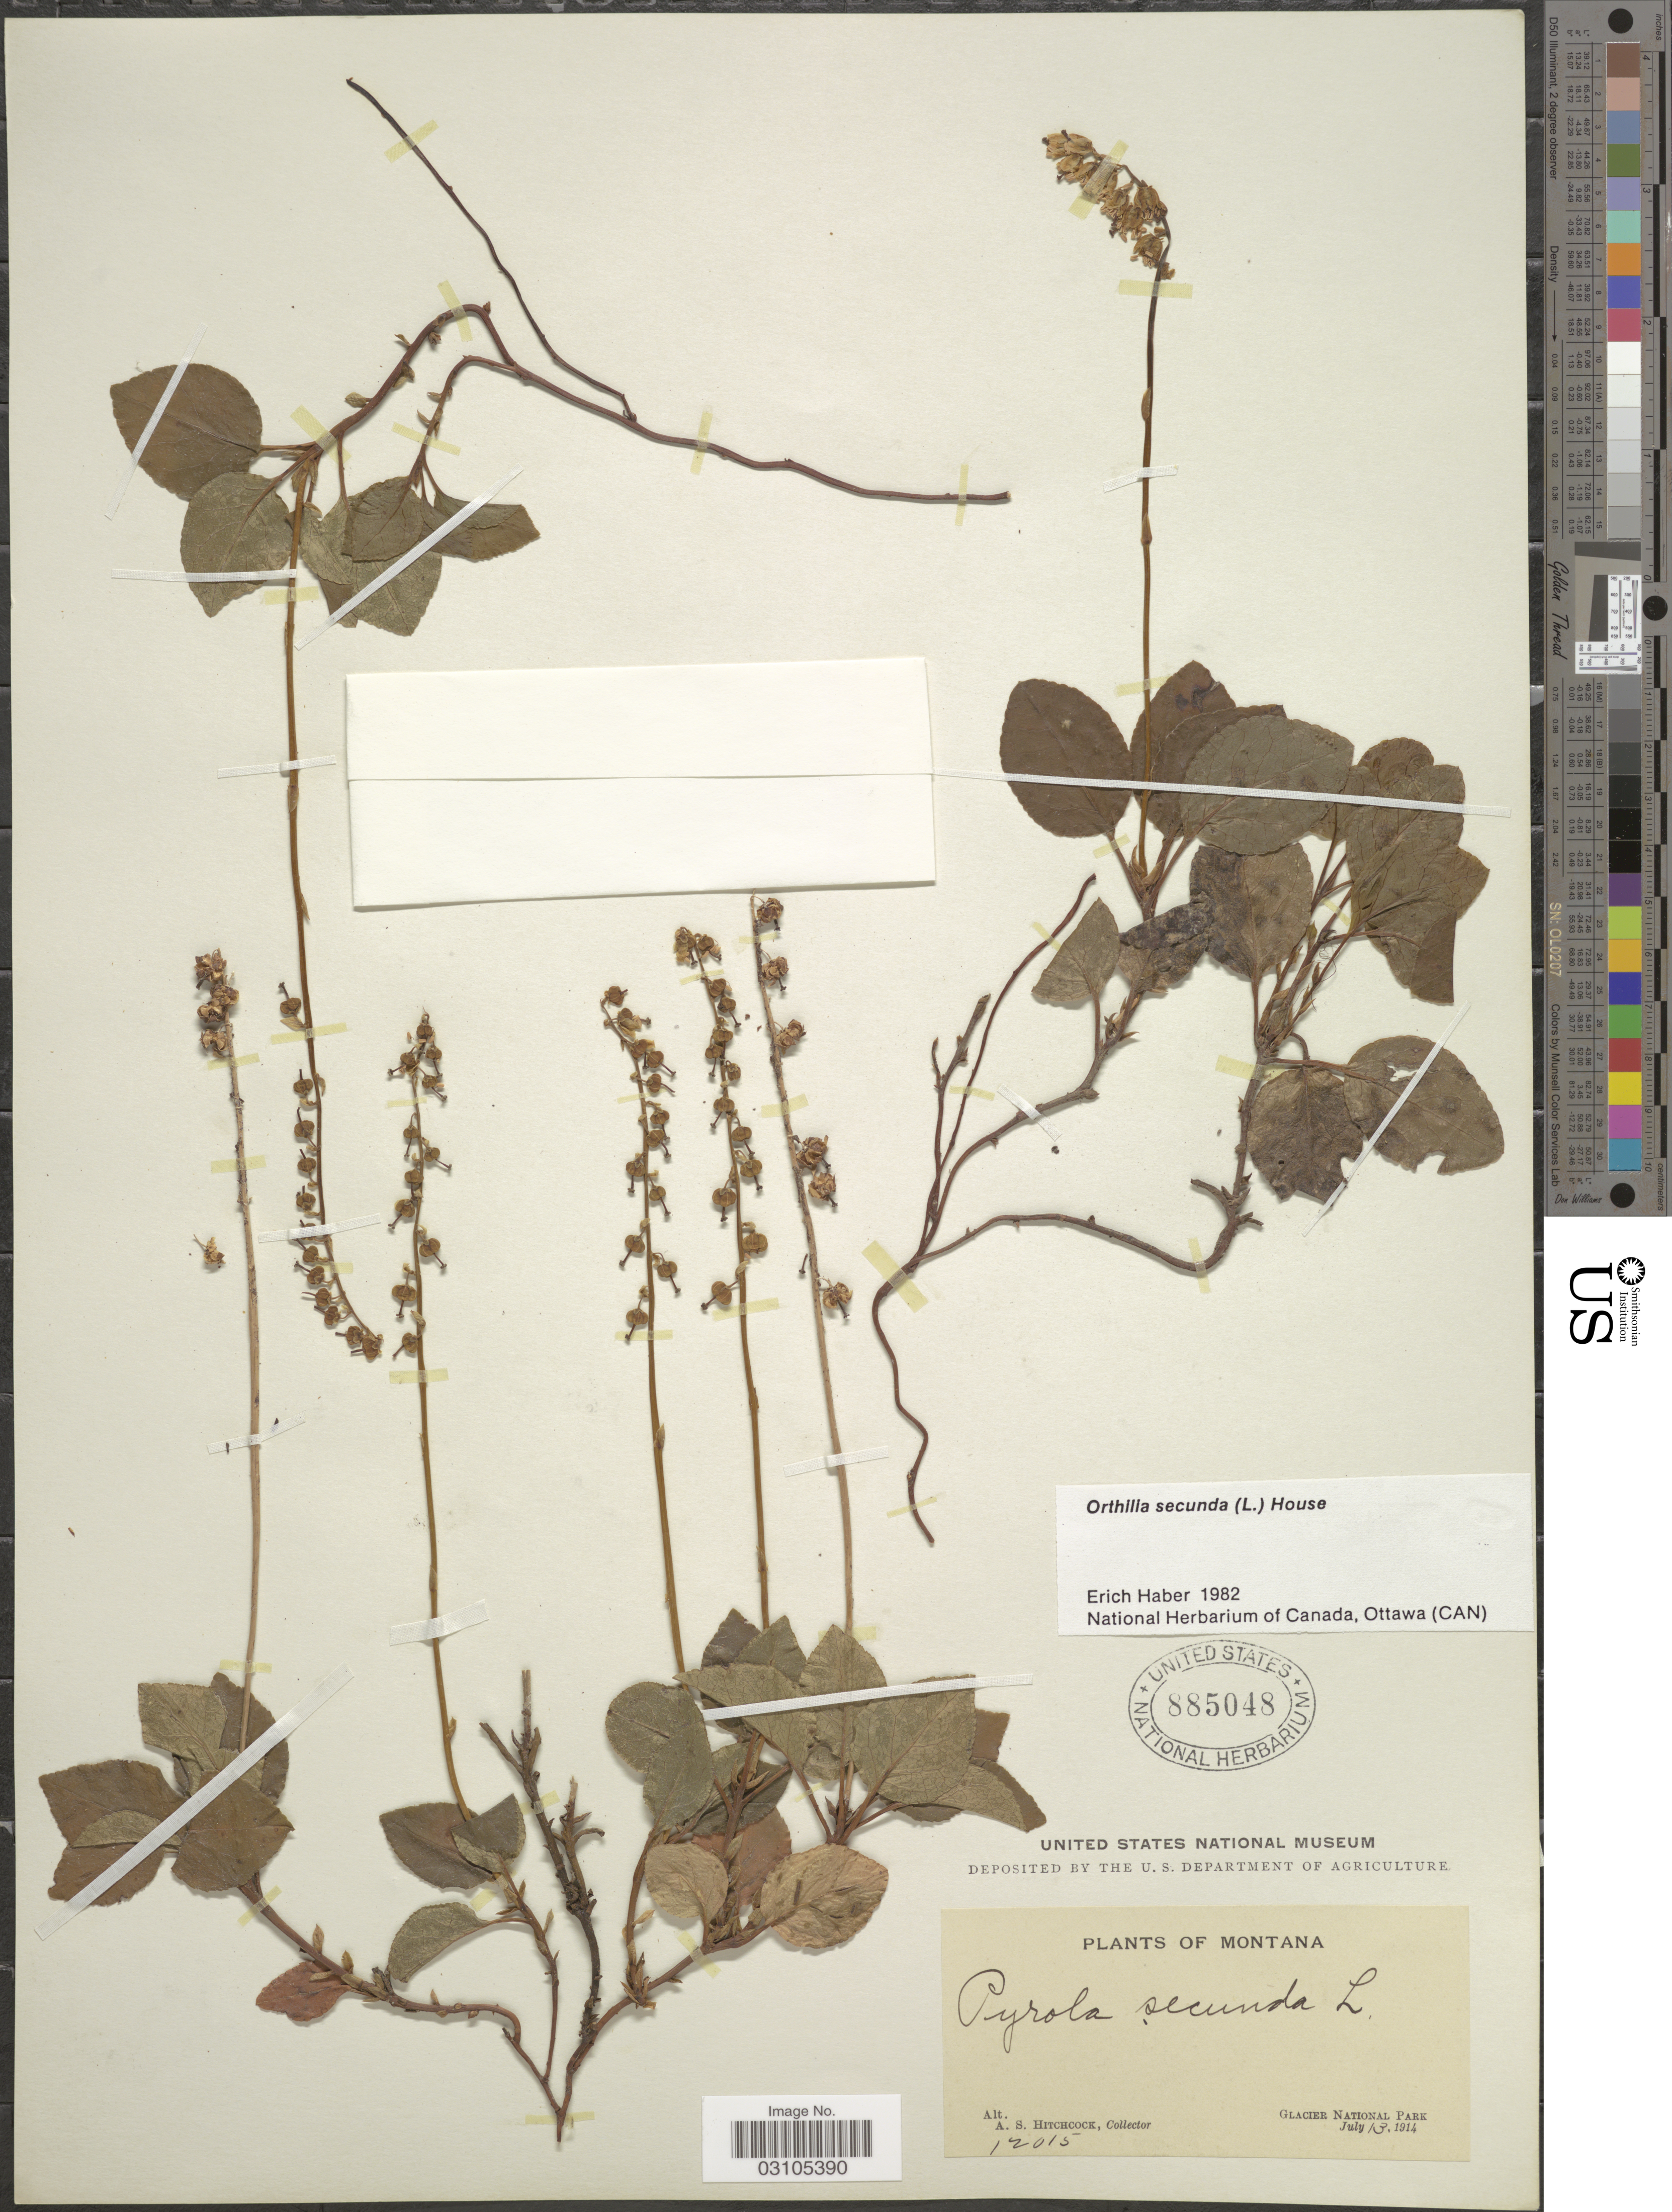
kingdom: Plantae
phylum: Tracheophyta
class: Magnoliopsida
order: Ericales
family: Ericaceae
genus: Orthilia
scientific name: Orthilia secunda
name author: (L.) House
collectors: A. S. Hitchcock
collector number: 12015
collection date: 1914-07-13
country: United States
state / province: Montana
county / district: Flathead / Glacier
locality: Glacier National Park.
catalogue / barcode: US 885048